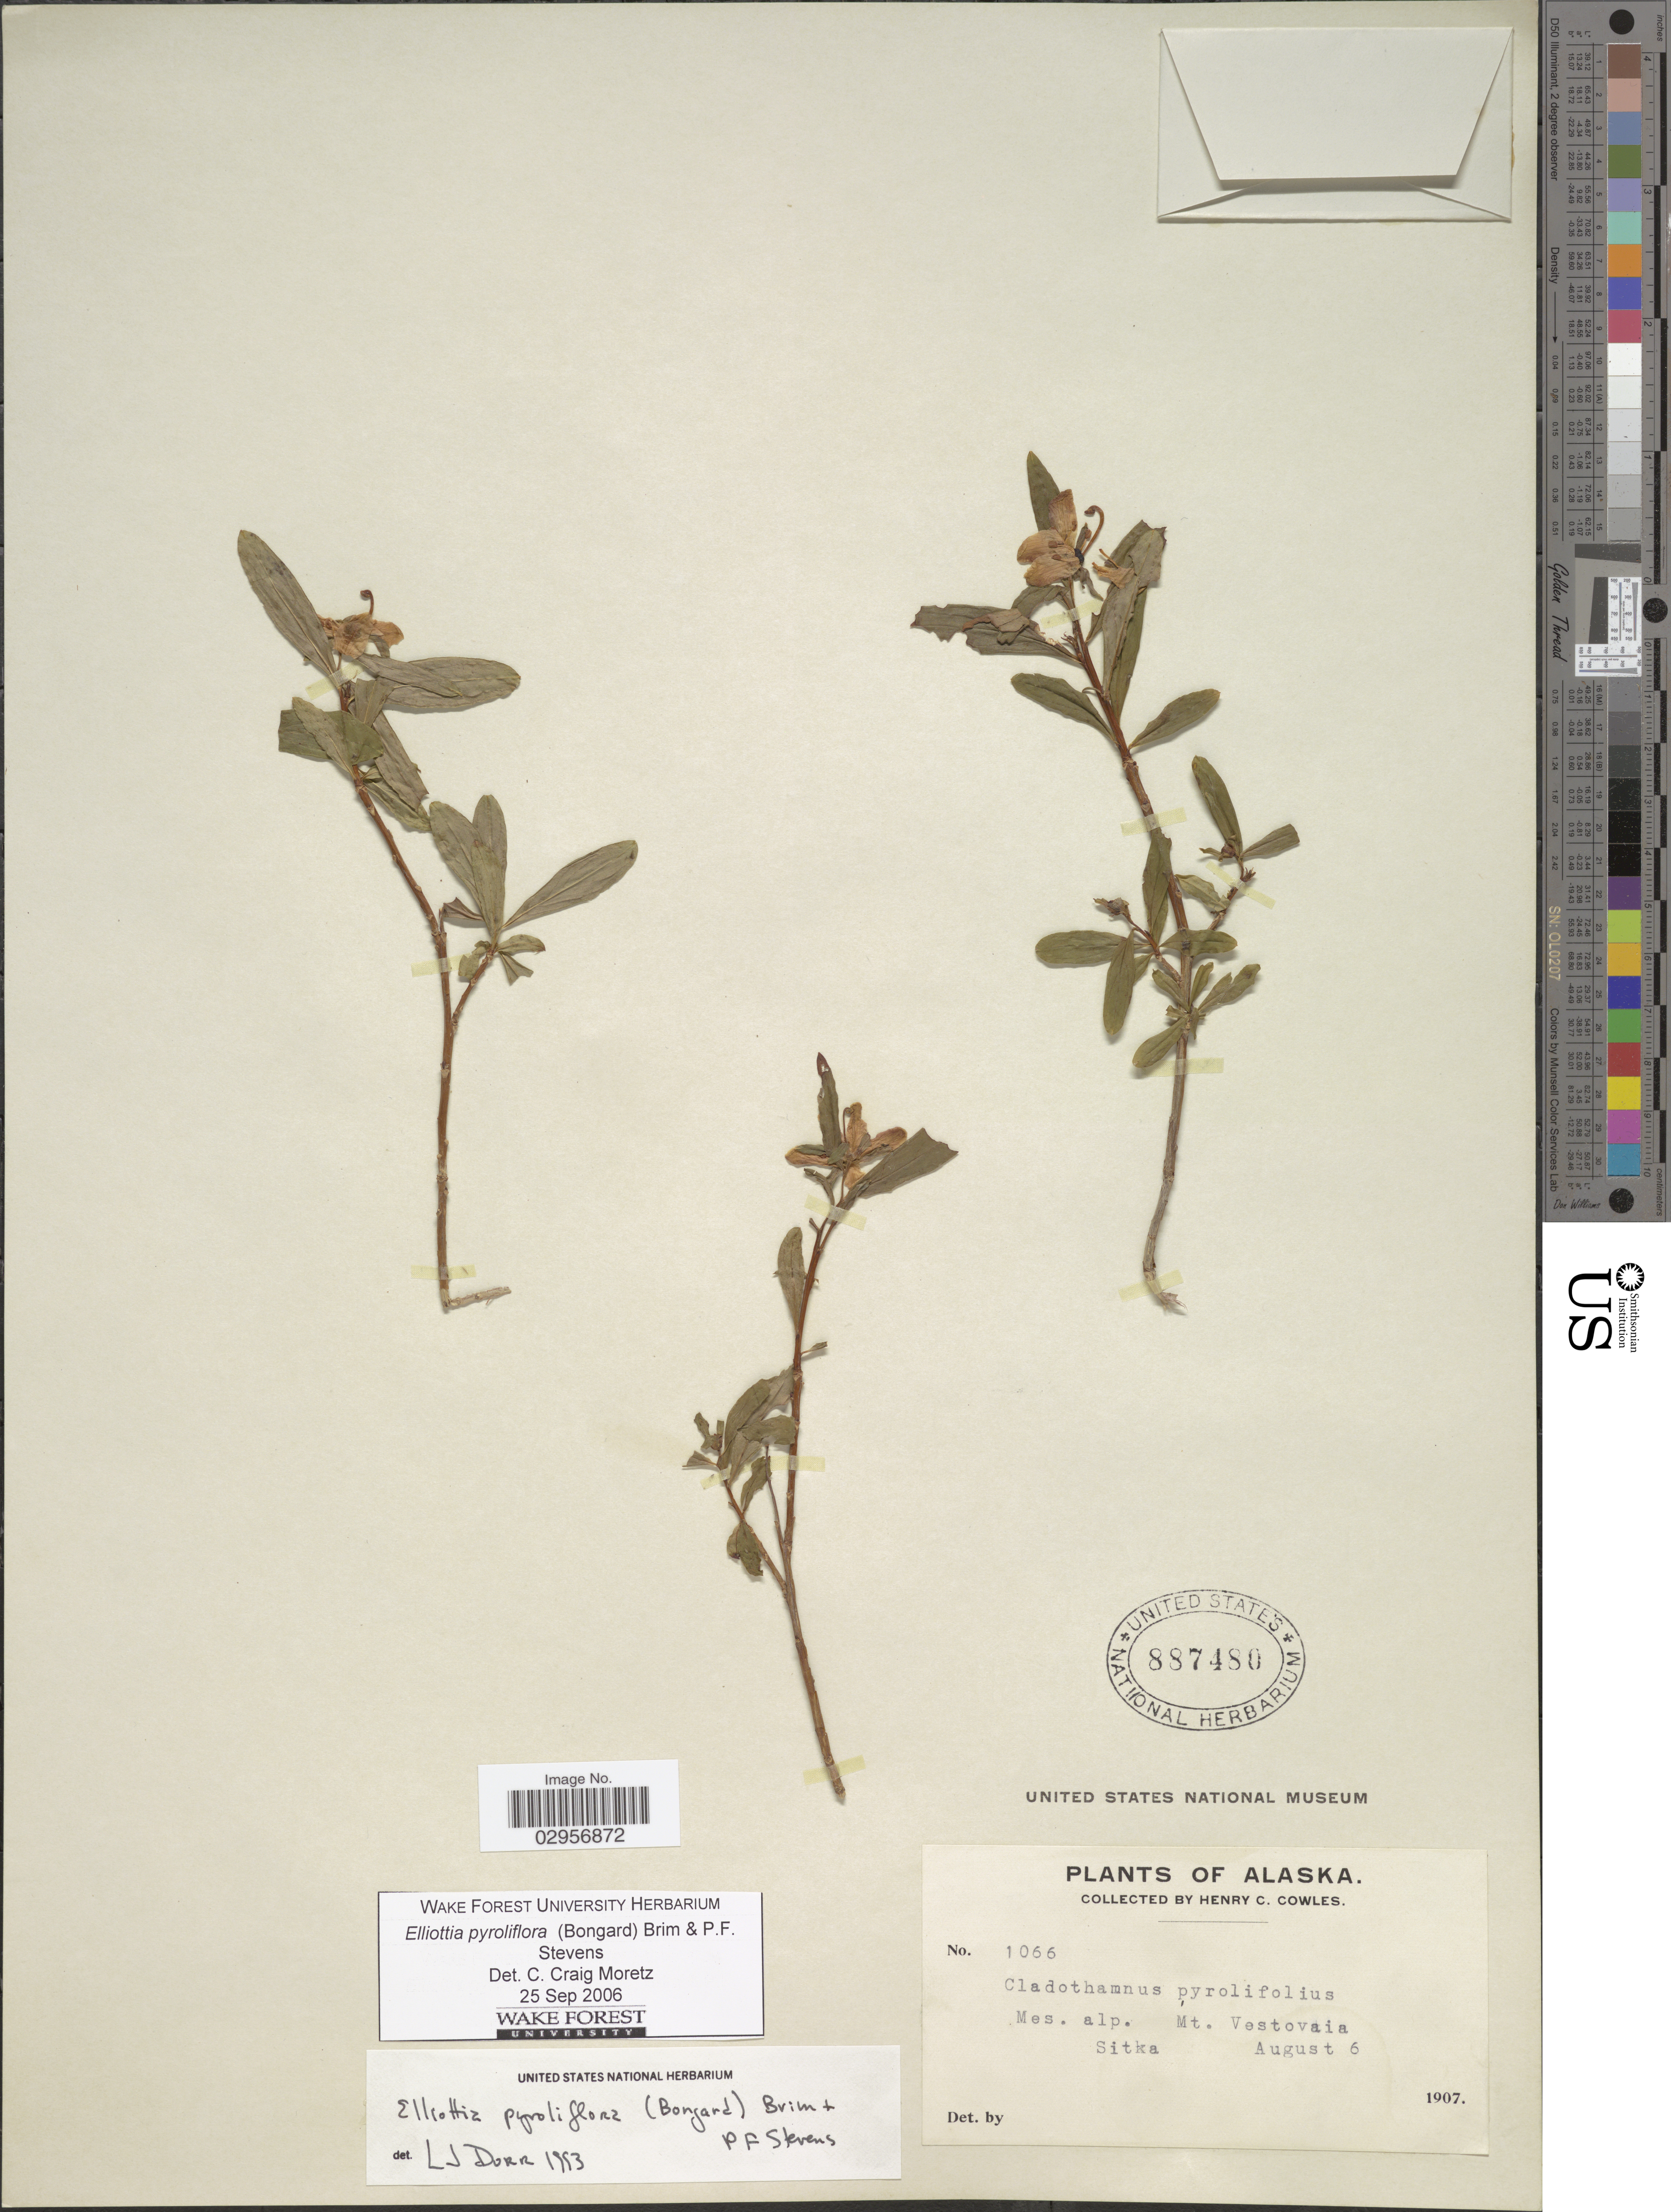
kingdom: Plantae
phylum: Tracheophyta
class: Magnoliopsida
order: Ericales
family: Ericaceae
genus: Elliottia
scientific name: Elliottia pyroliflora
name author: (Bong.) P.F. Stevens & Brim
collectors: H. Cowles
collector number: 1066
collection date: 1907-08-06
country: United States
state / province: Alaska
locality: Mt. Vestovaia Sitka.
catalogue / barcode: US 887480